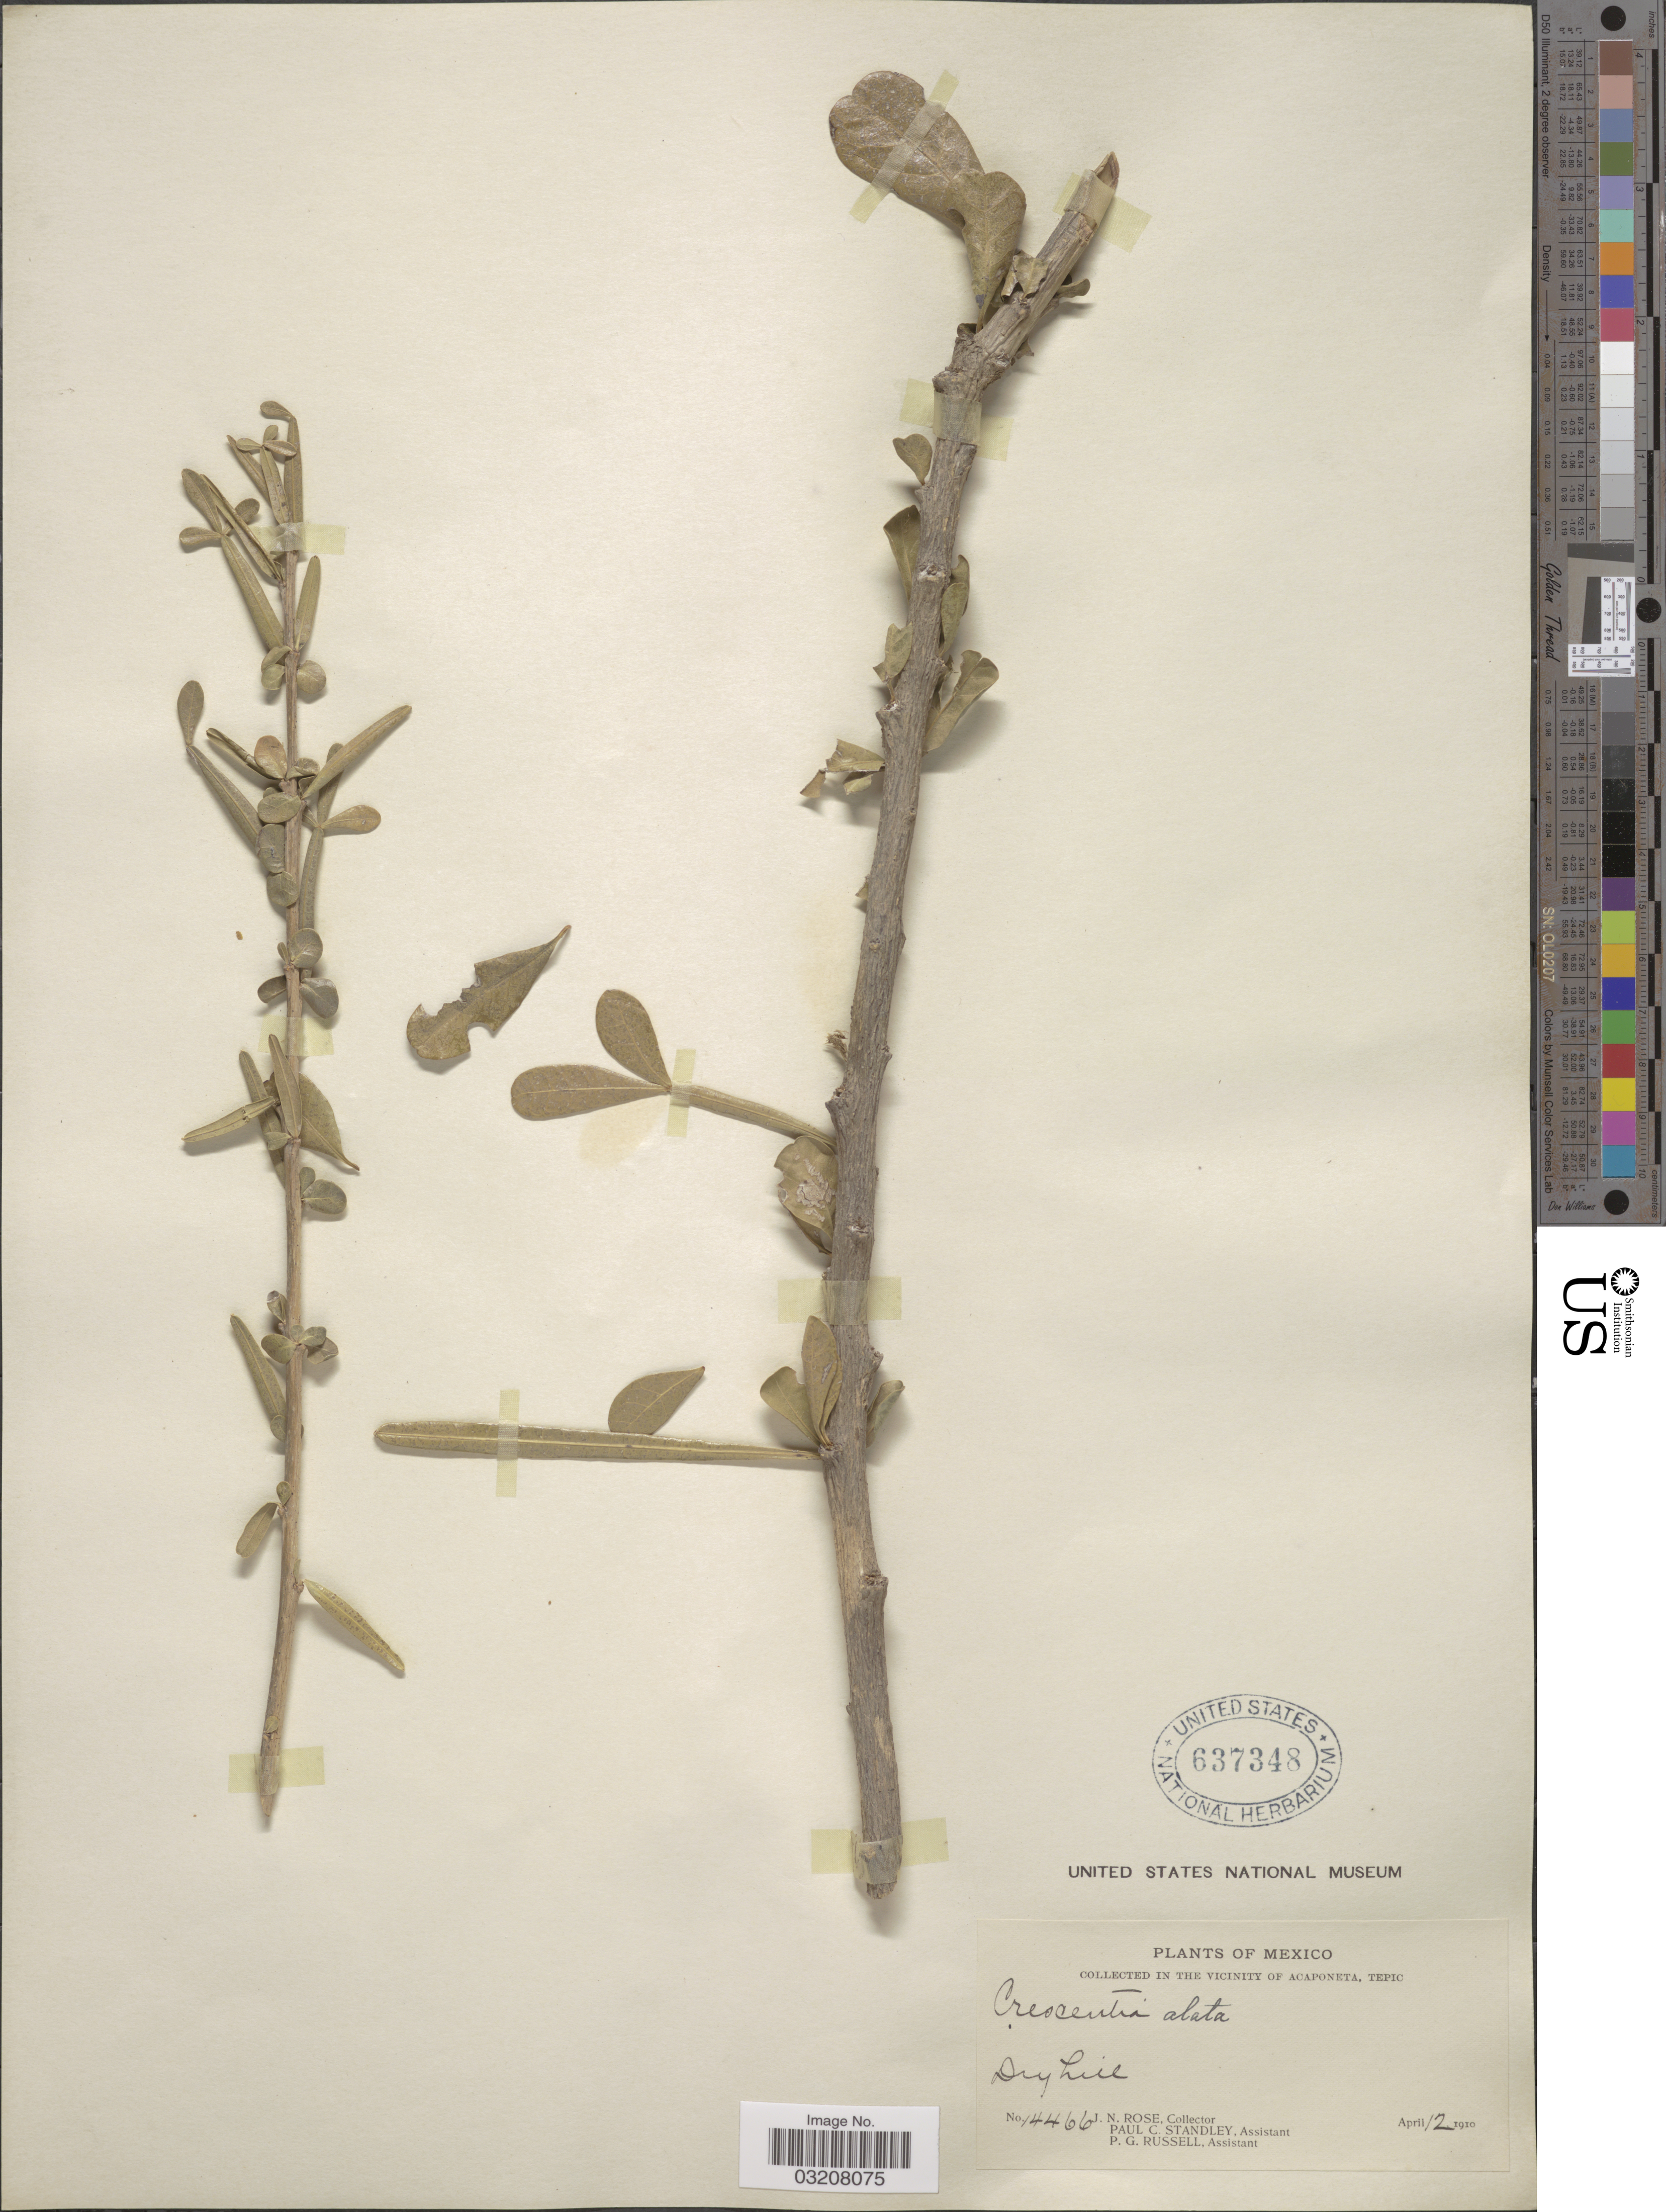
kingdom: Plantae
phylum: Tracheophyta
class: Magnoliopsida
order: Lamiales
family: Bignoniaceae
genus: Crescentia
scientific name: Crescentia alata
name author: Kunth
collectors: J. N. Rose, P. C. Standley & P. G. Russell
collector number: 14466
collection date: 1910-04-12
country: Mexico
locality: Collected in the vicinity of Acaponeta, Tepic.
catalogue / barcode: US 637348